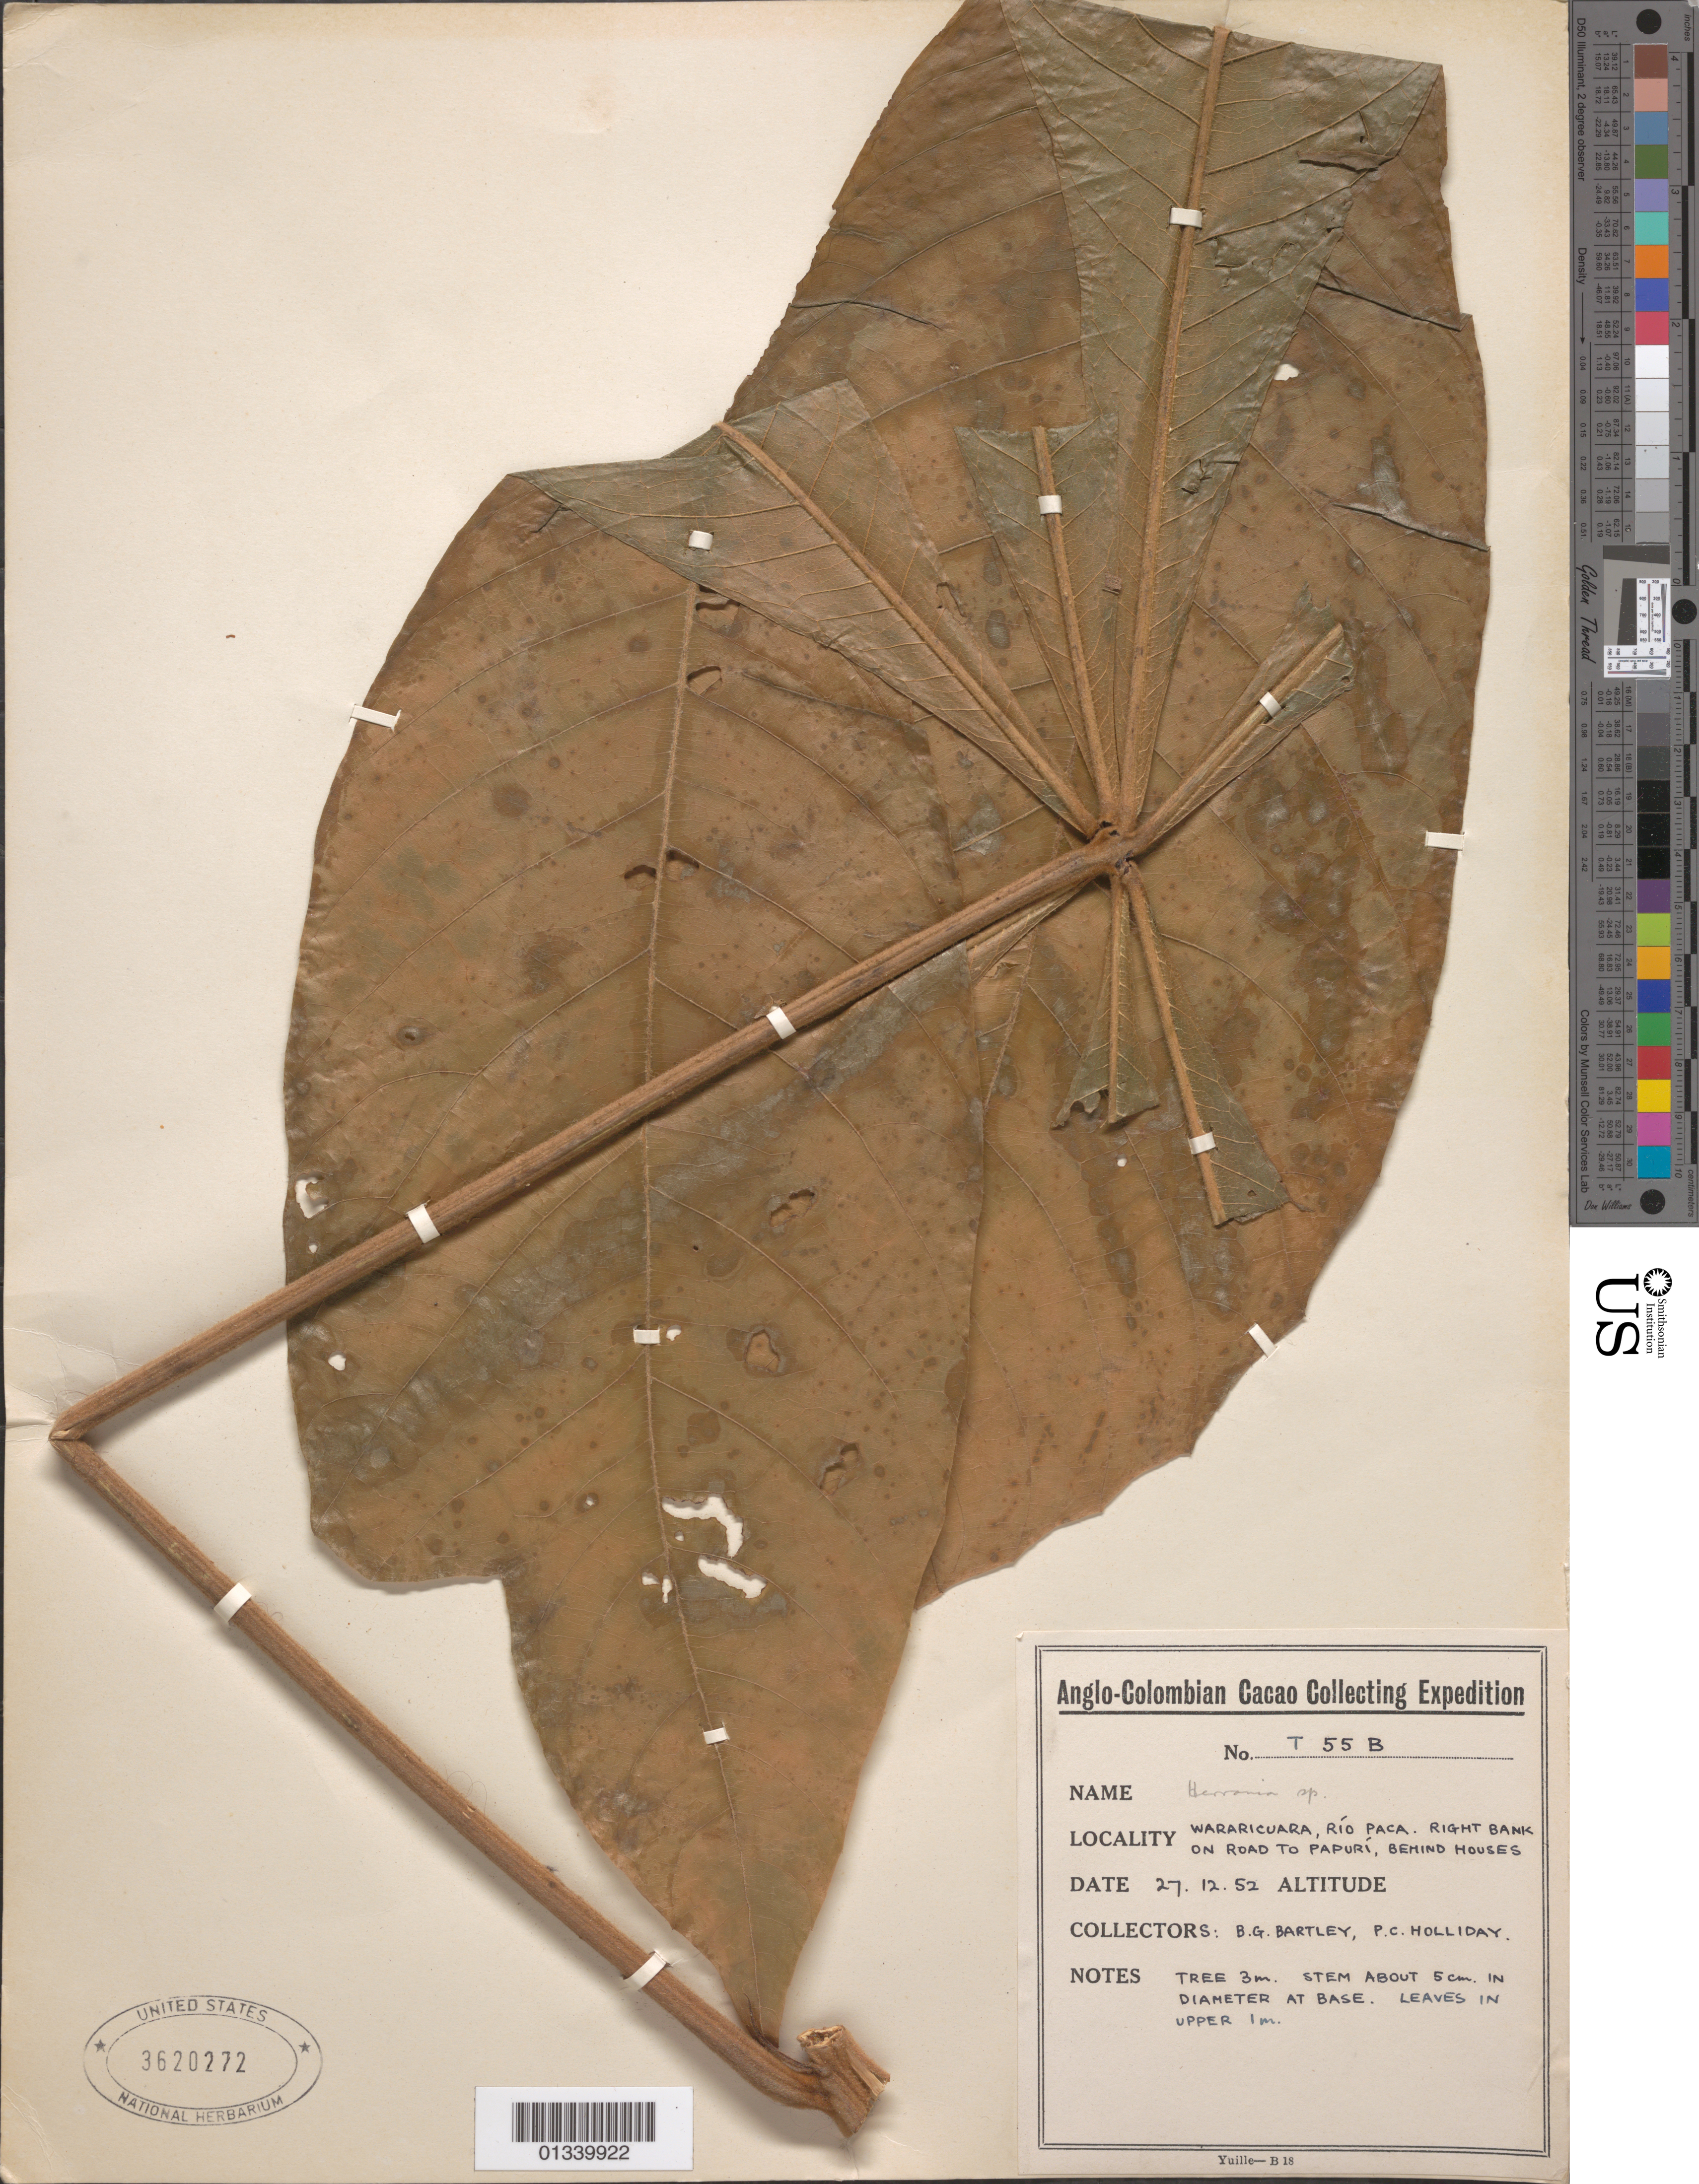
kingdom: Plantae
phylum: Tracheophyta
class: Magnoliopsida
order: Malvales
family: Malvaceae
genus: Herrania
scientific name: Herrania sp.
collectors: P. C. Holliday & P. C. Holliday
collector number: T-55 B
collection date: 1952-12-27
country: Colombia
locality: Wararicuara, Rio Paca, Right bank on road to Papuri, behind houses.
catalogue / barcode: US 3620272